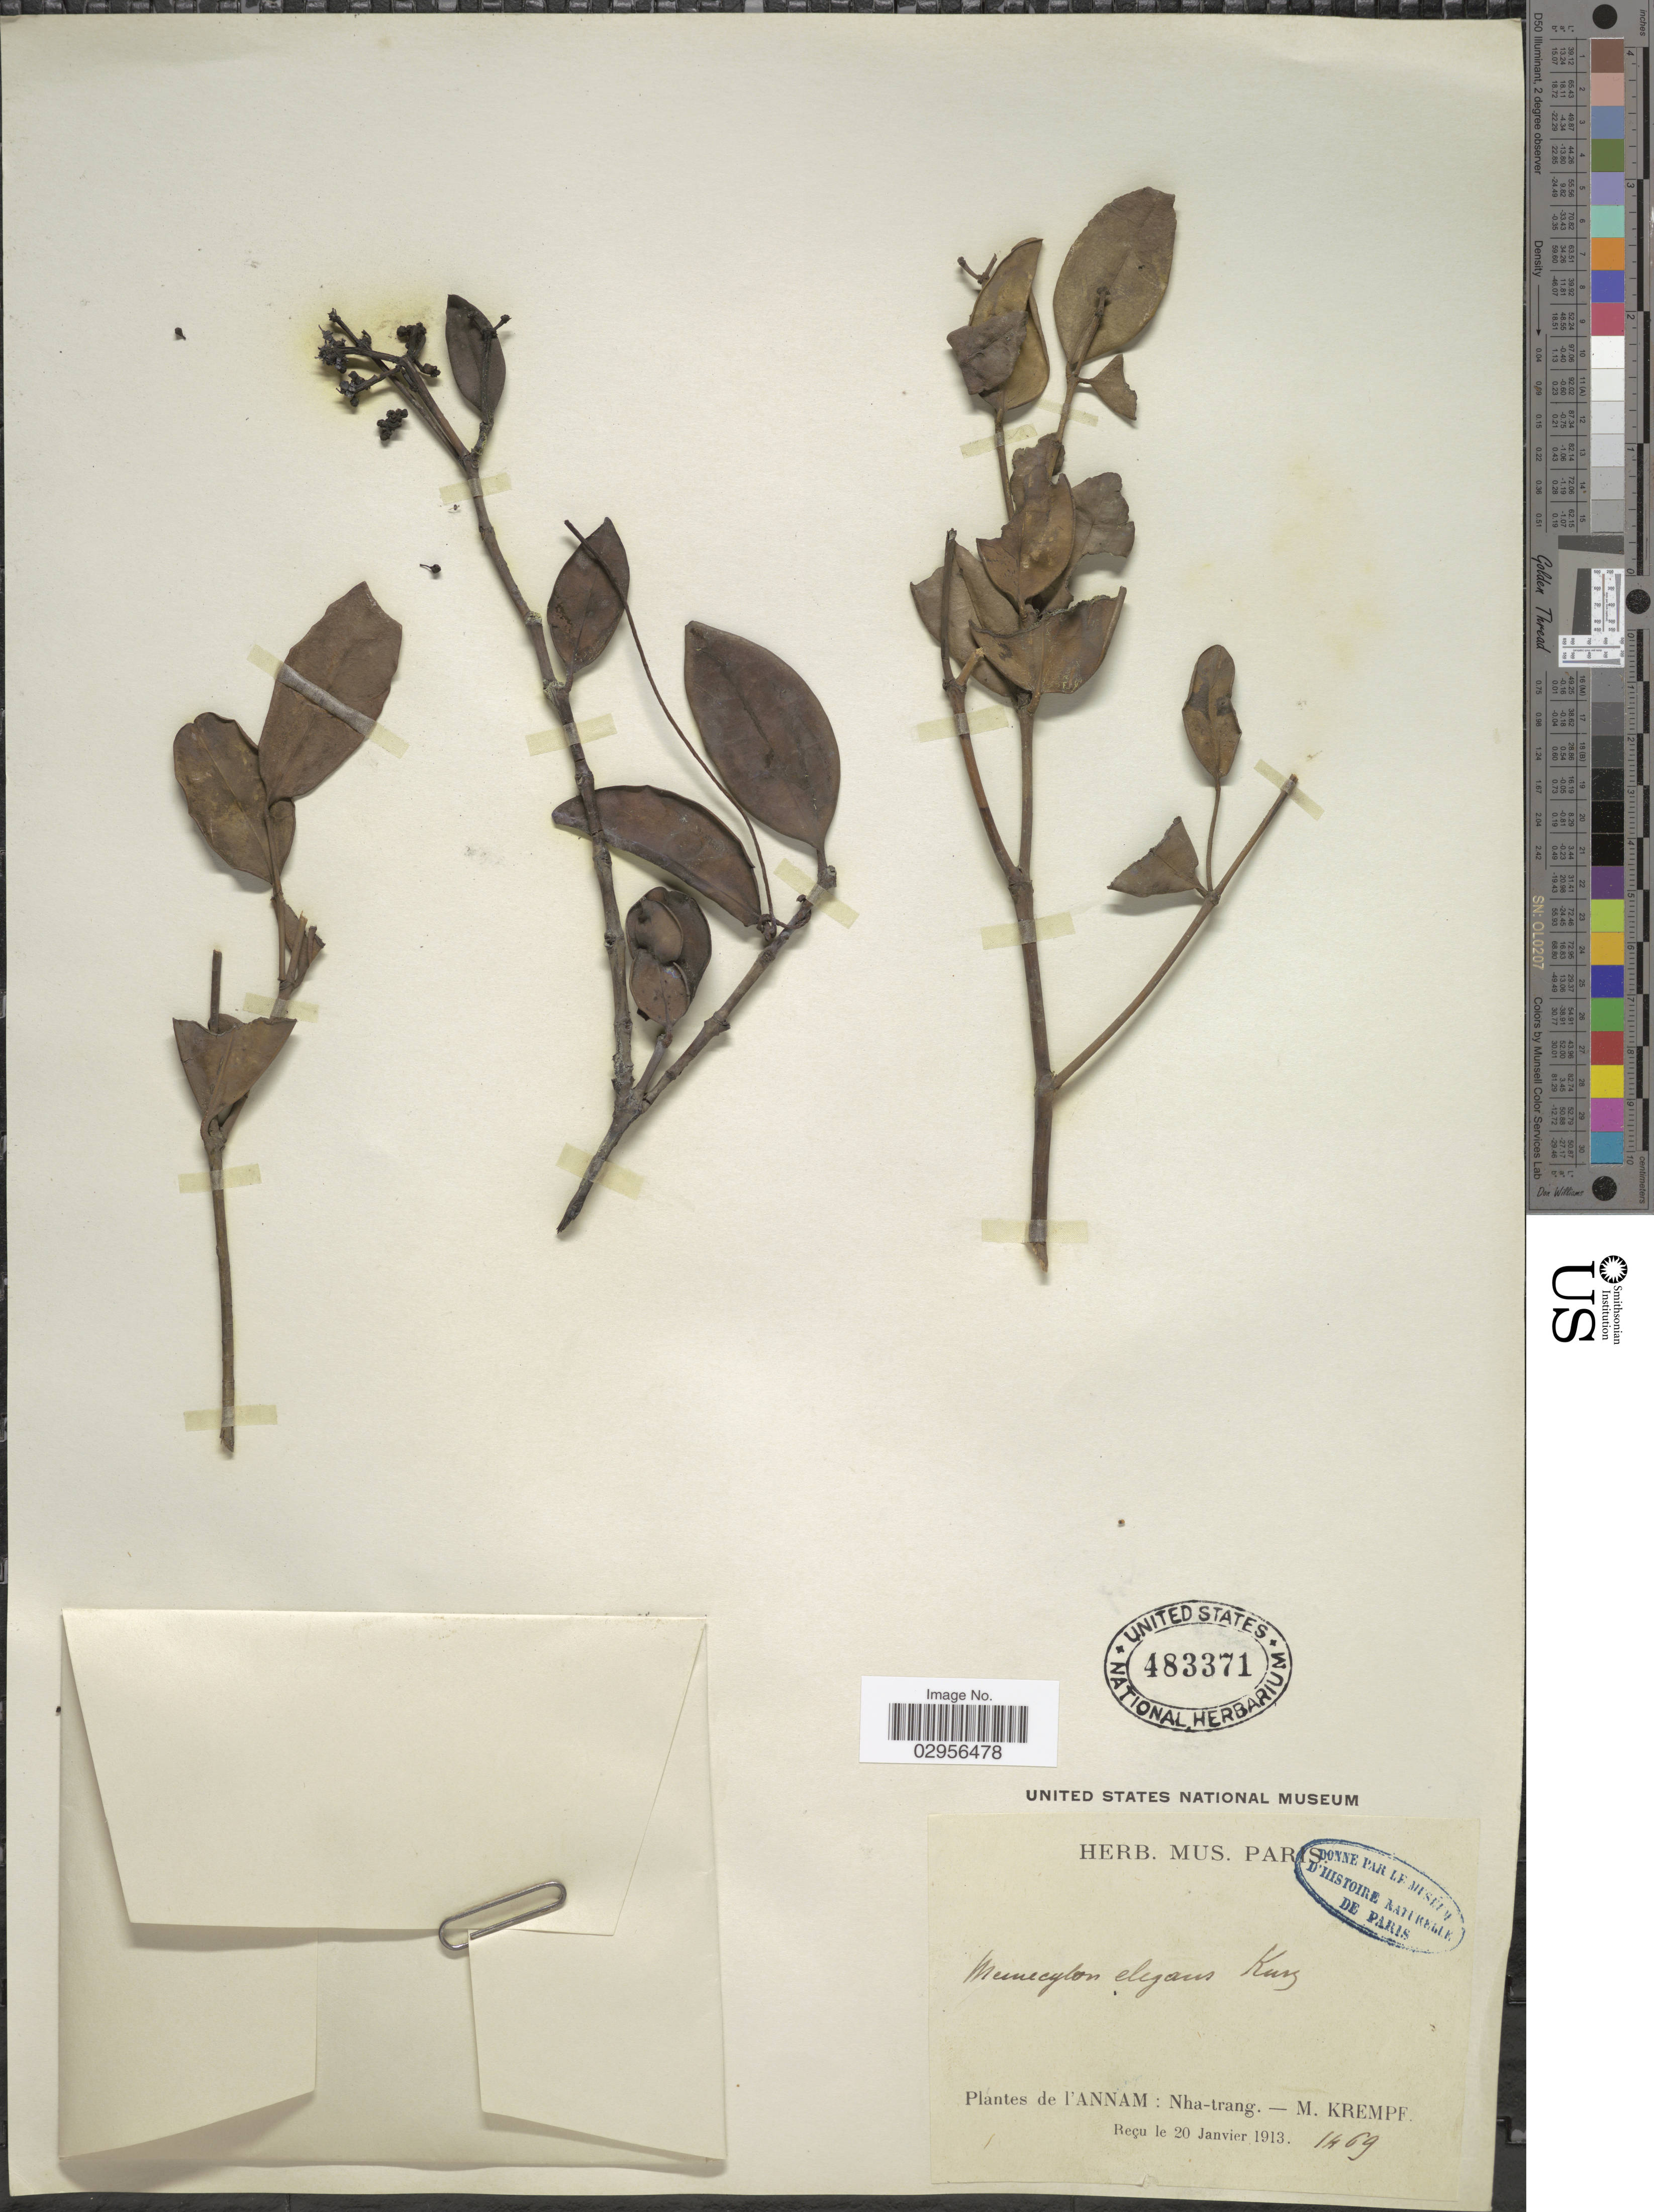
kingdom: Plantae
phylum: Tracheophyta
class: Magnoliopsida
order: Myrtales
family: Melastomataceae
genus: Memecylon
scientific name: Memecylon elegans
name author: Kurz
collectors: M. Krempf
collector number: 1469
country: Vietnam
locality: L'Annam: Nha-trang.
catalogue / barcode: US 483371